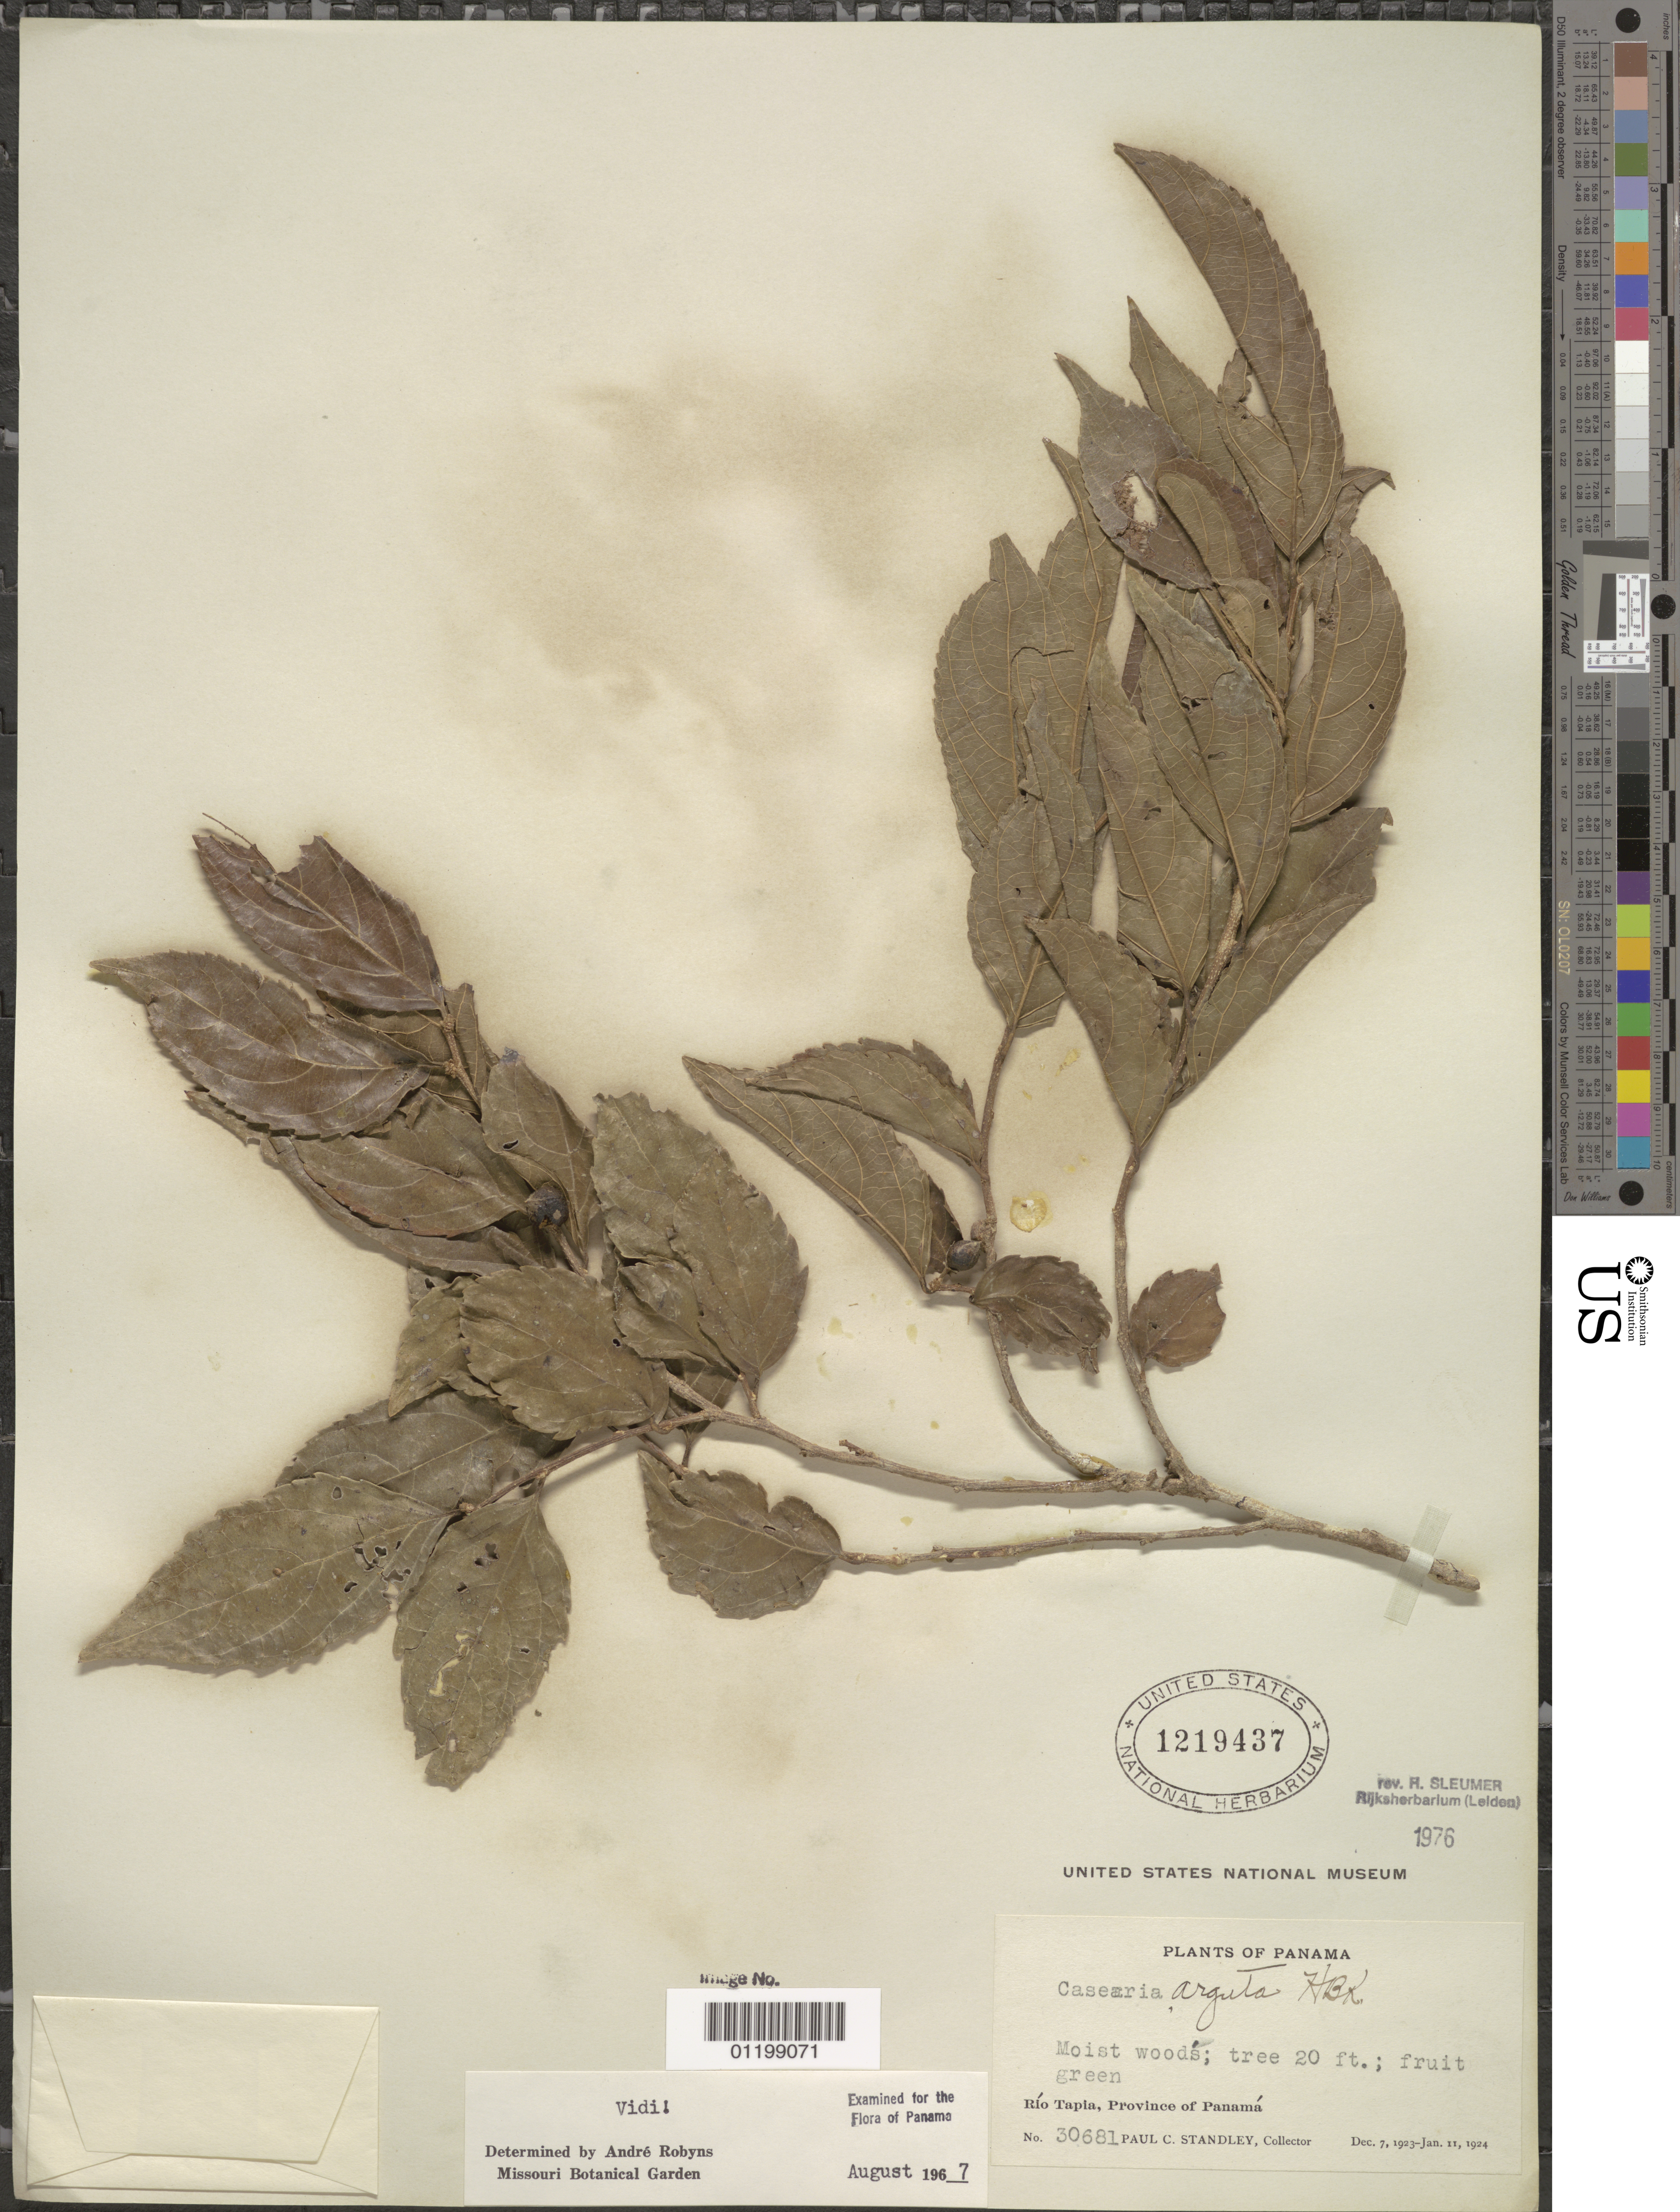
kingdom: Plantae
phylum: Tracheophyta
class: Magnoliopsida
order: Malpighiales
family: Salicaceae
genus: Casearia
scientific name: Casearia arguta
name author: Kunth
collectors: P. C. Standley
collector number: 30681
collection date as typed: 07 Dec 1923 to 11 Jan 1924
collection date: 1923-12-07/1924-01-11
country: Panama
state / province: Panamá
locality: Rio Tapia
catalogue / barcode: US 1219437